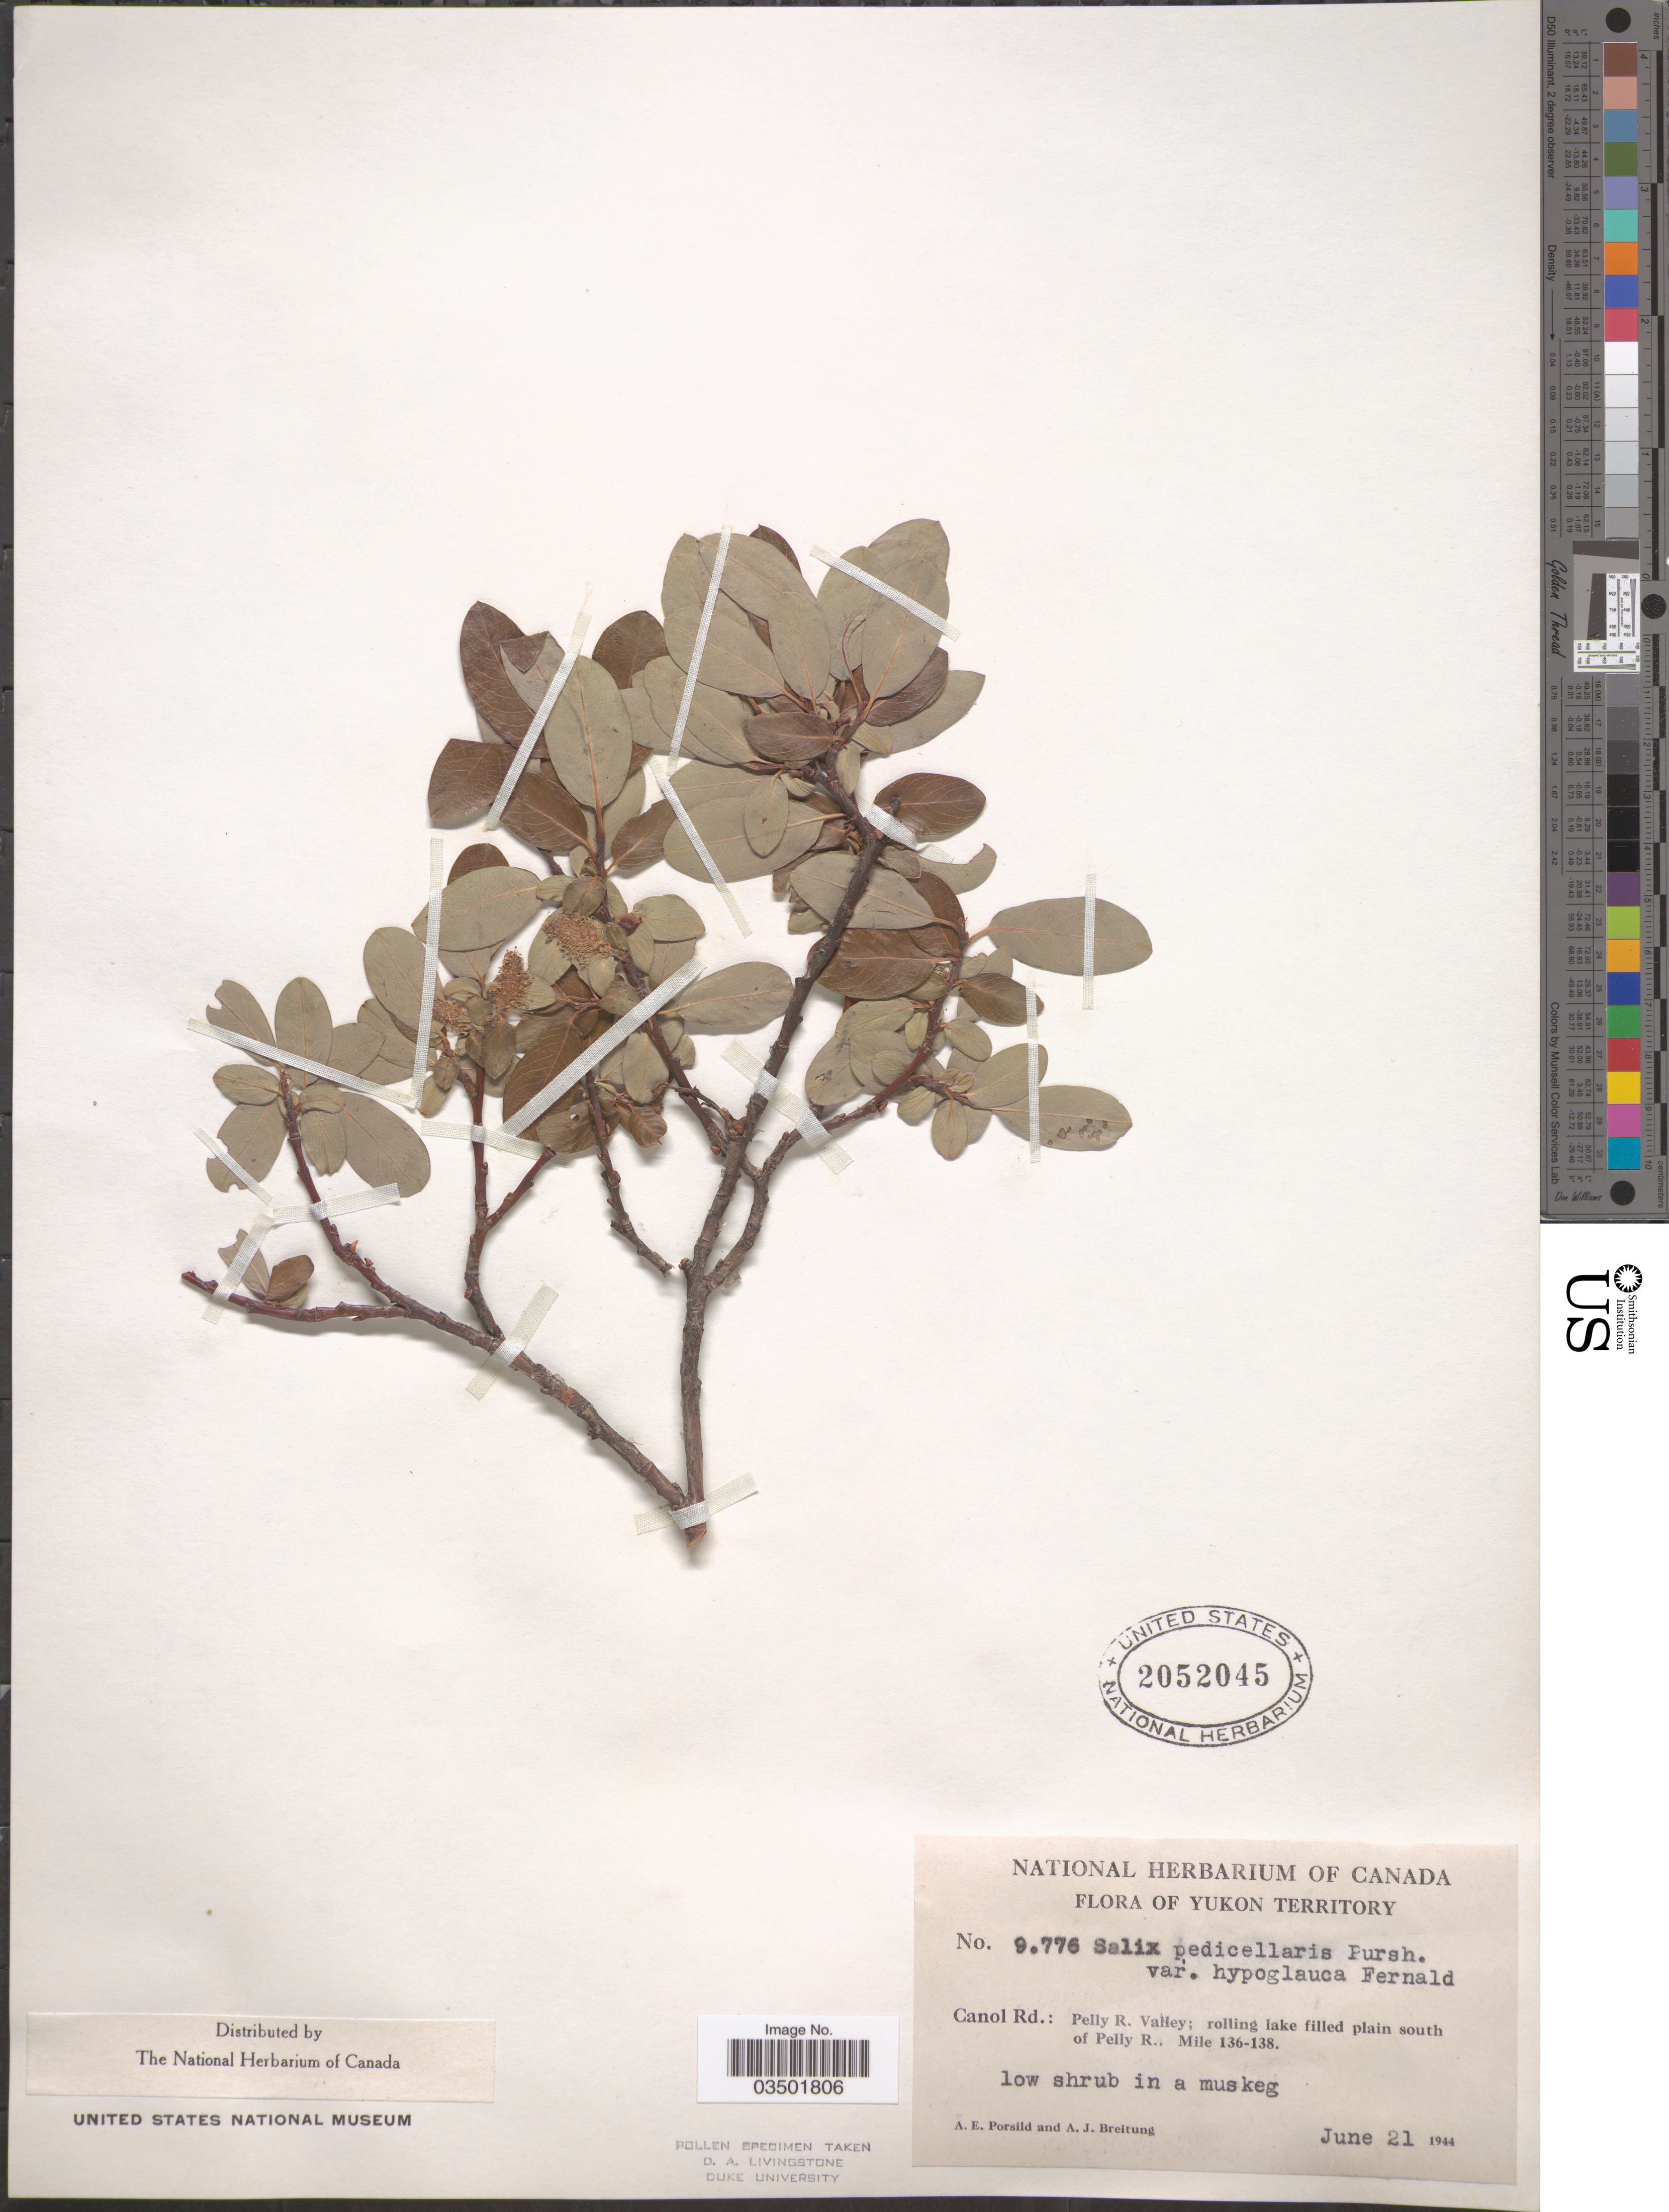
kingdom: Plantae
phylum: Tracheophyta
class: Magnoliopsida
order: Malpighiales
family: Salicaceae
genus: Salix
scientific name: Salix pedicellaris var. hypoglauca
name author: Fernald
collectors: A. E. Porsild & A. Breitung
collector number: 9776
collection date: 1944-06-21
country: Canada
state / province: Yukon Territory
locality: Canol Rd.: Pelly R. Valley; rolling lake filled plain south of Pelly R., Mile 136-138.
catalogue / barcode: US 2052045